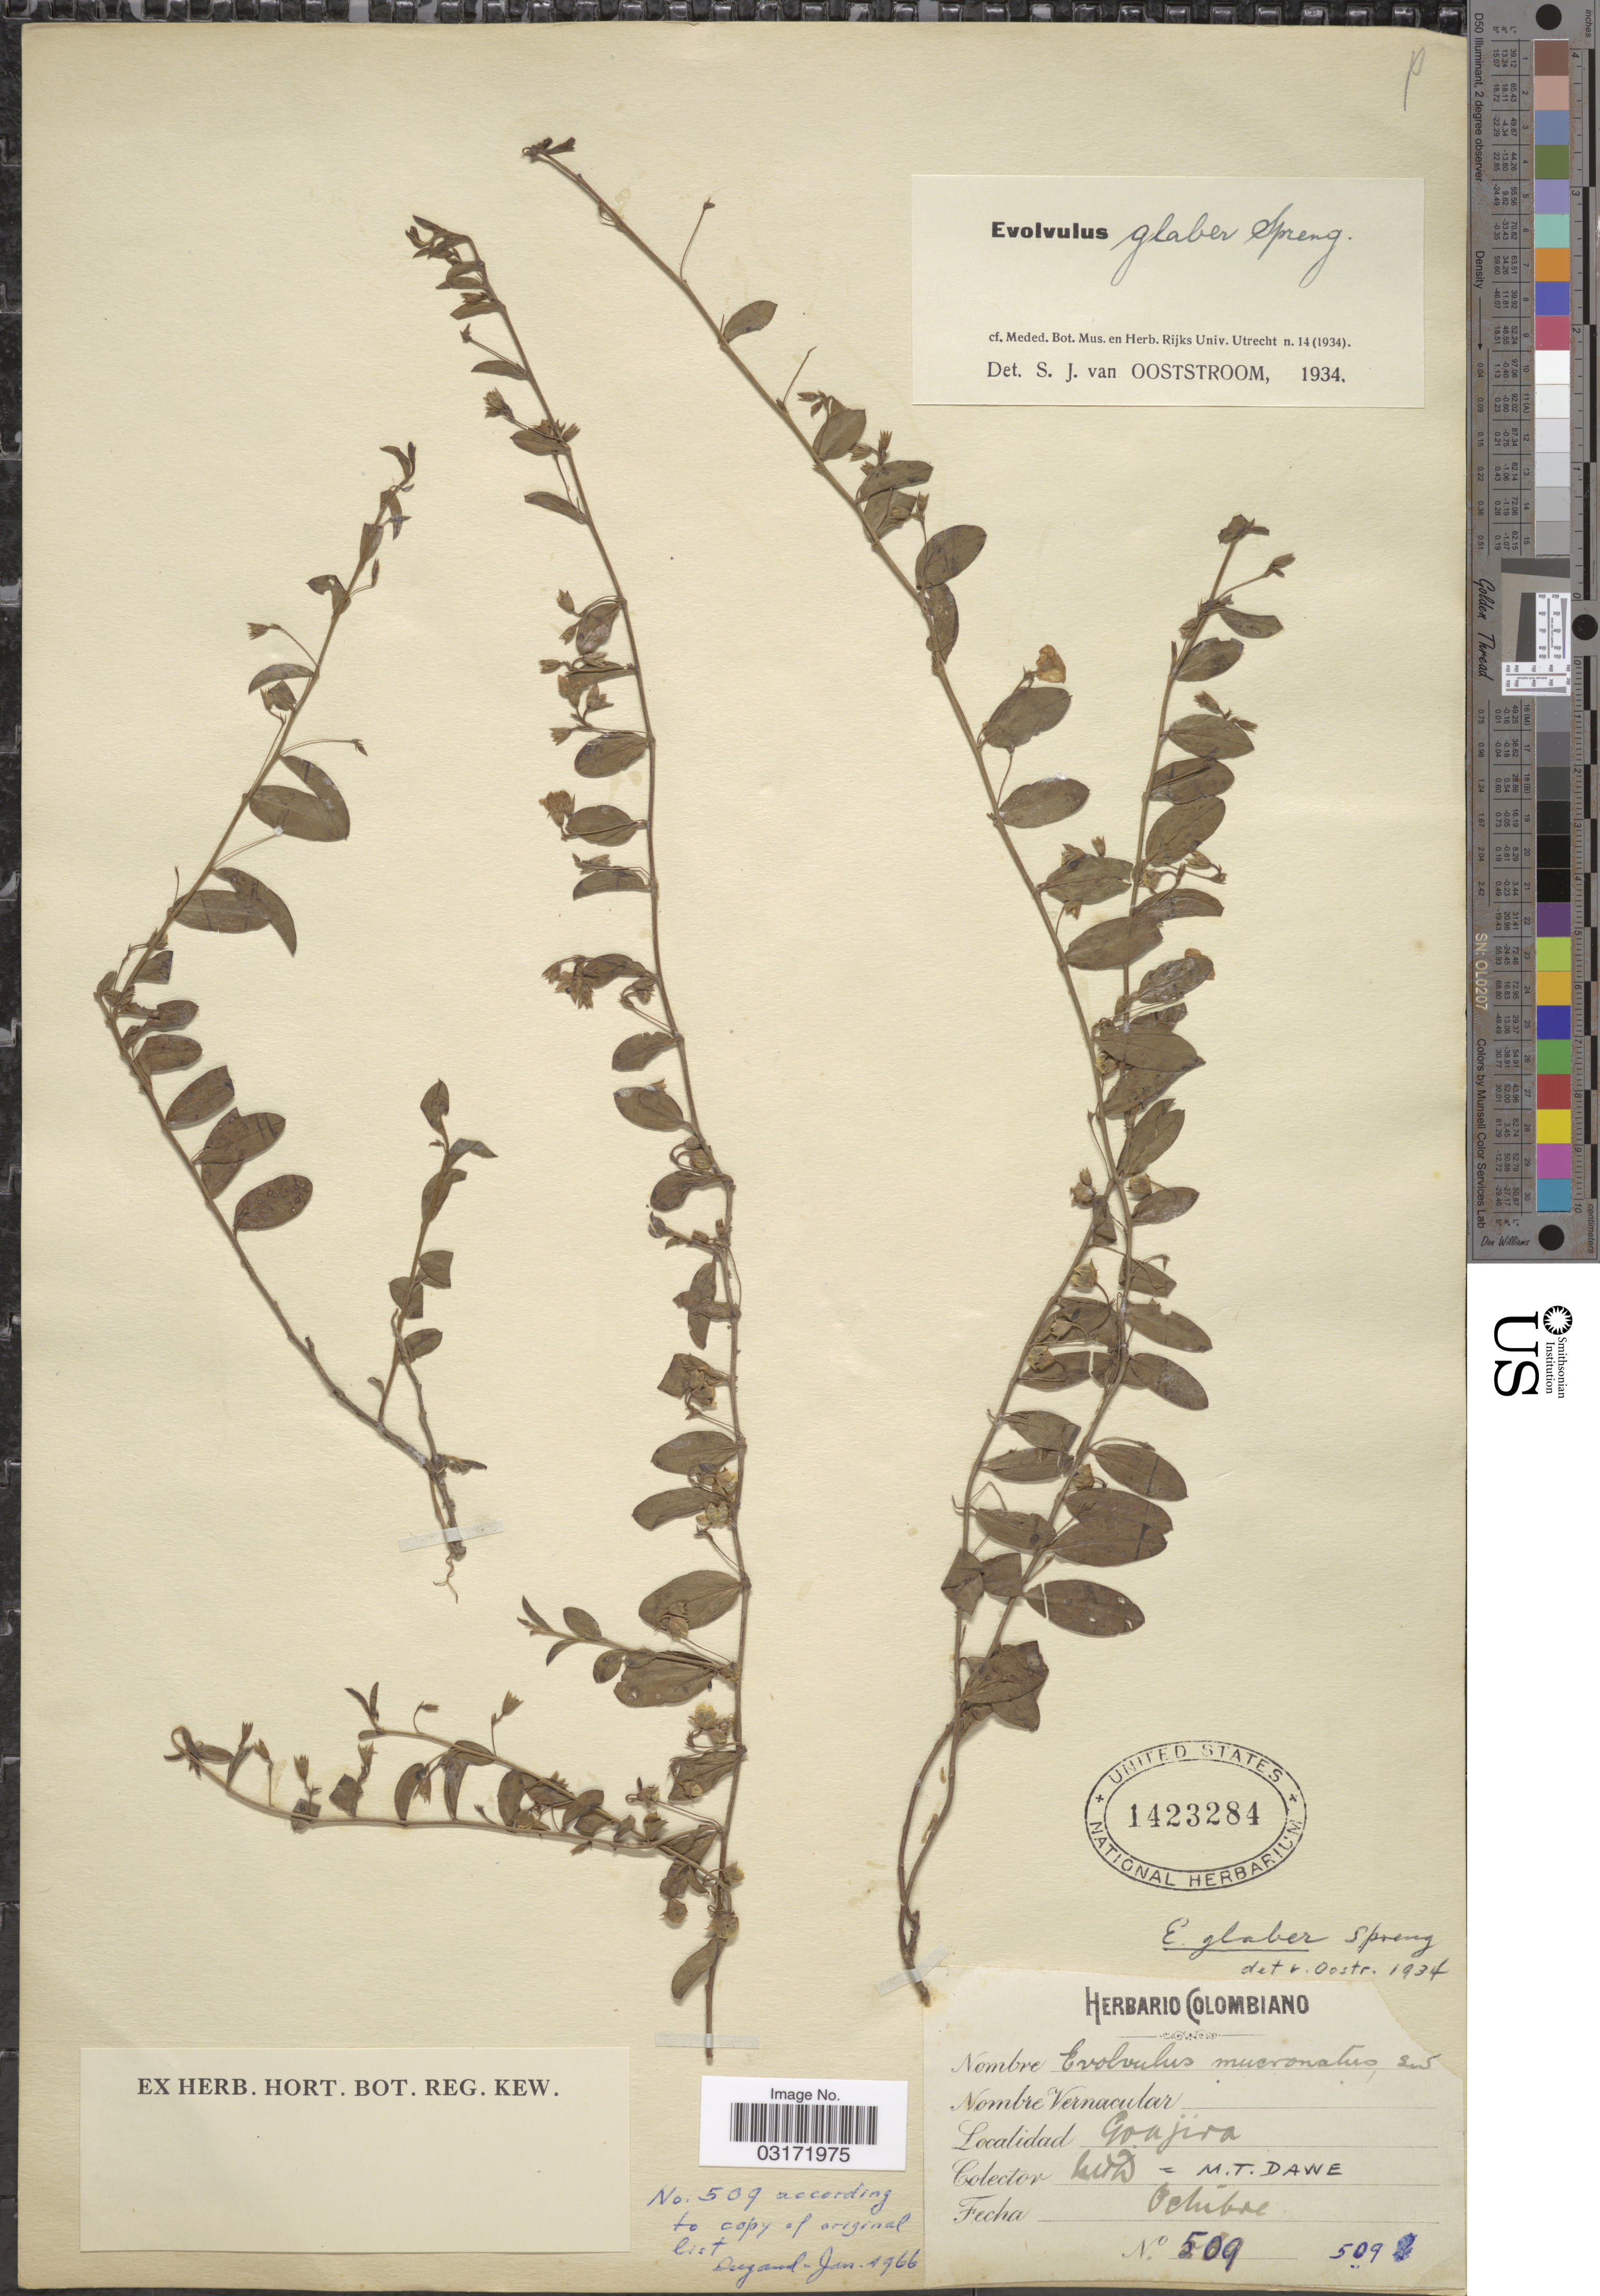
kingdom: Plantae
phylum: Tracheophyta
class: Magnoliopsida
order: Solanales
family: Convolvulaceae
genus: Evolvulus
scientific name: Evolvulus glaber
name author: Spreng.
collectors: M. T. Dawe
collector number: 509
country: Colombia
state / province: La Guajira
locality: Goajira.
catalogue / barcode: US 1423284